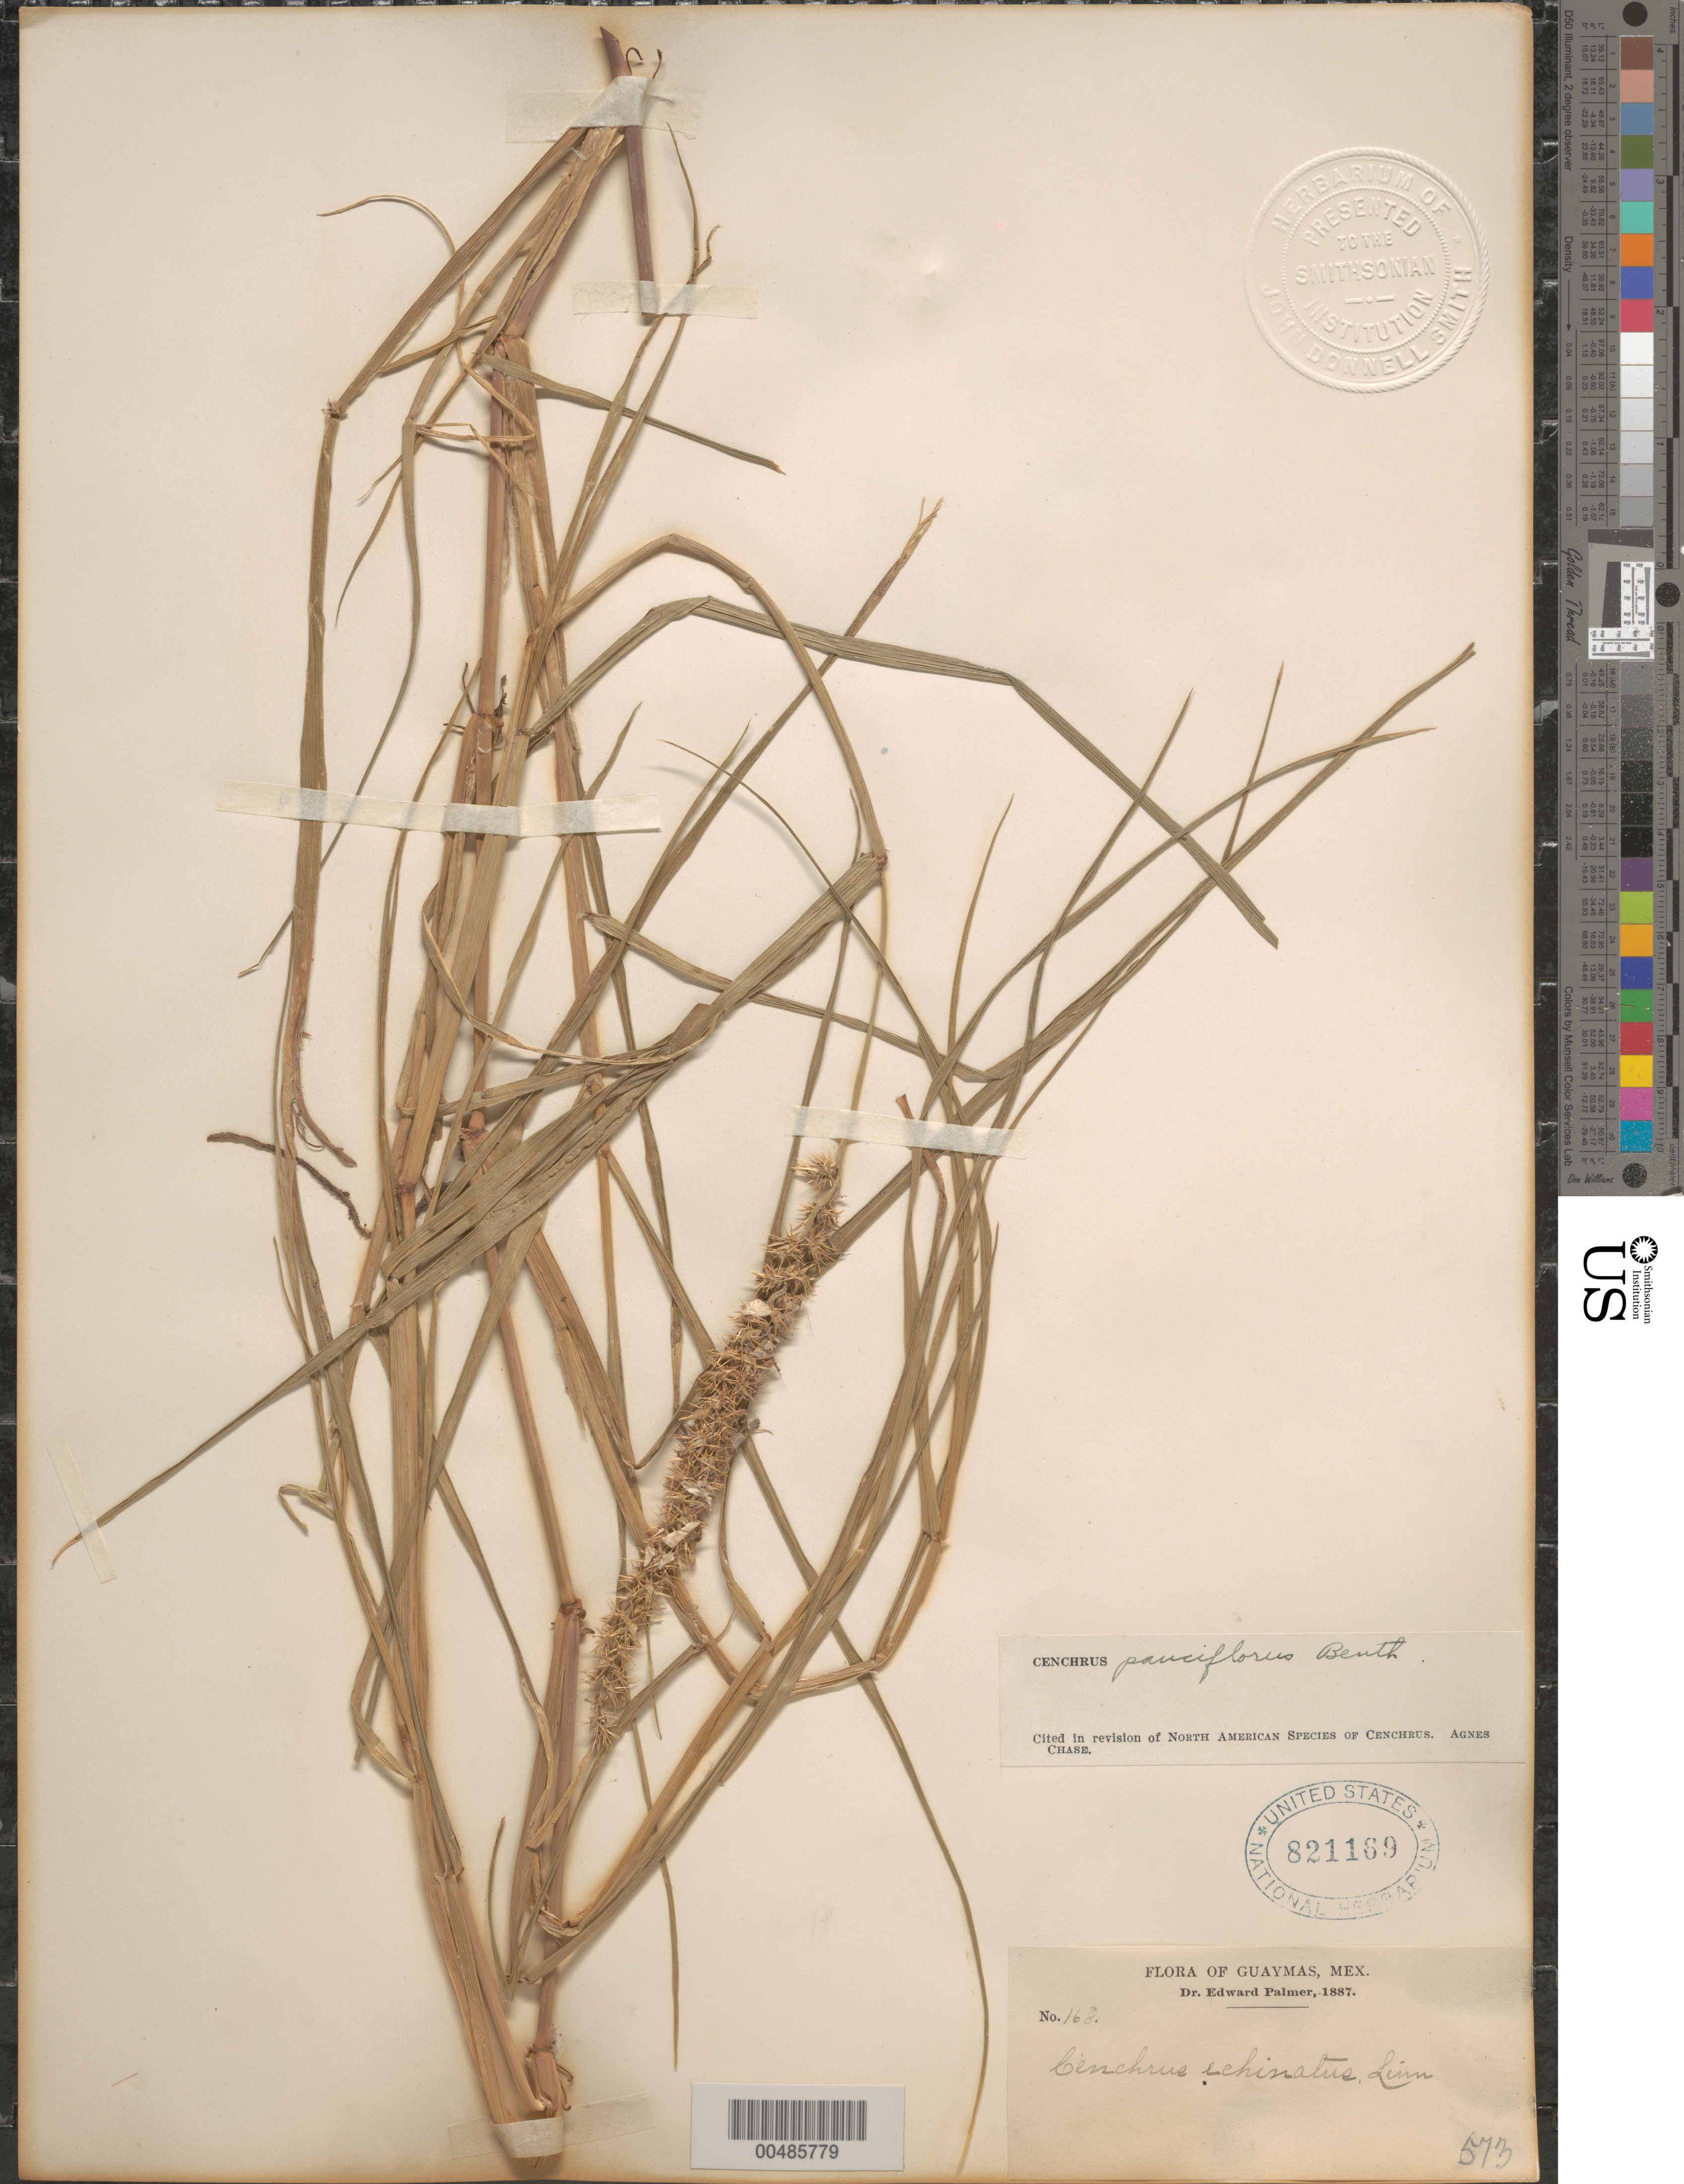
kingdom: Plantae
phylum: Tracheophyta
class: Liliopsida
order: Poales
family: Poaceae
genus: Cenchrus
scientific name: Cenchrus incertus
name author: M.A. Curtis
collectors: E. Palmer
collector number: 168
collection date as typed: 1887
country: Mexico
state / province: Sonora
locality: Guaymas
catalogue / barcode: US 821169